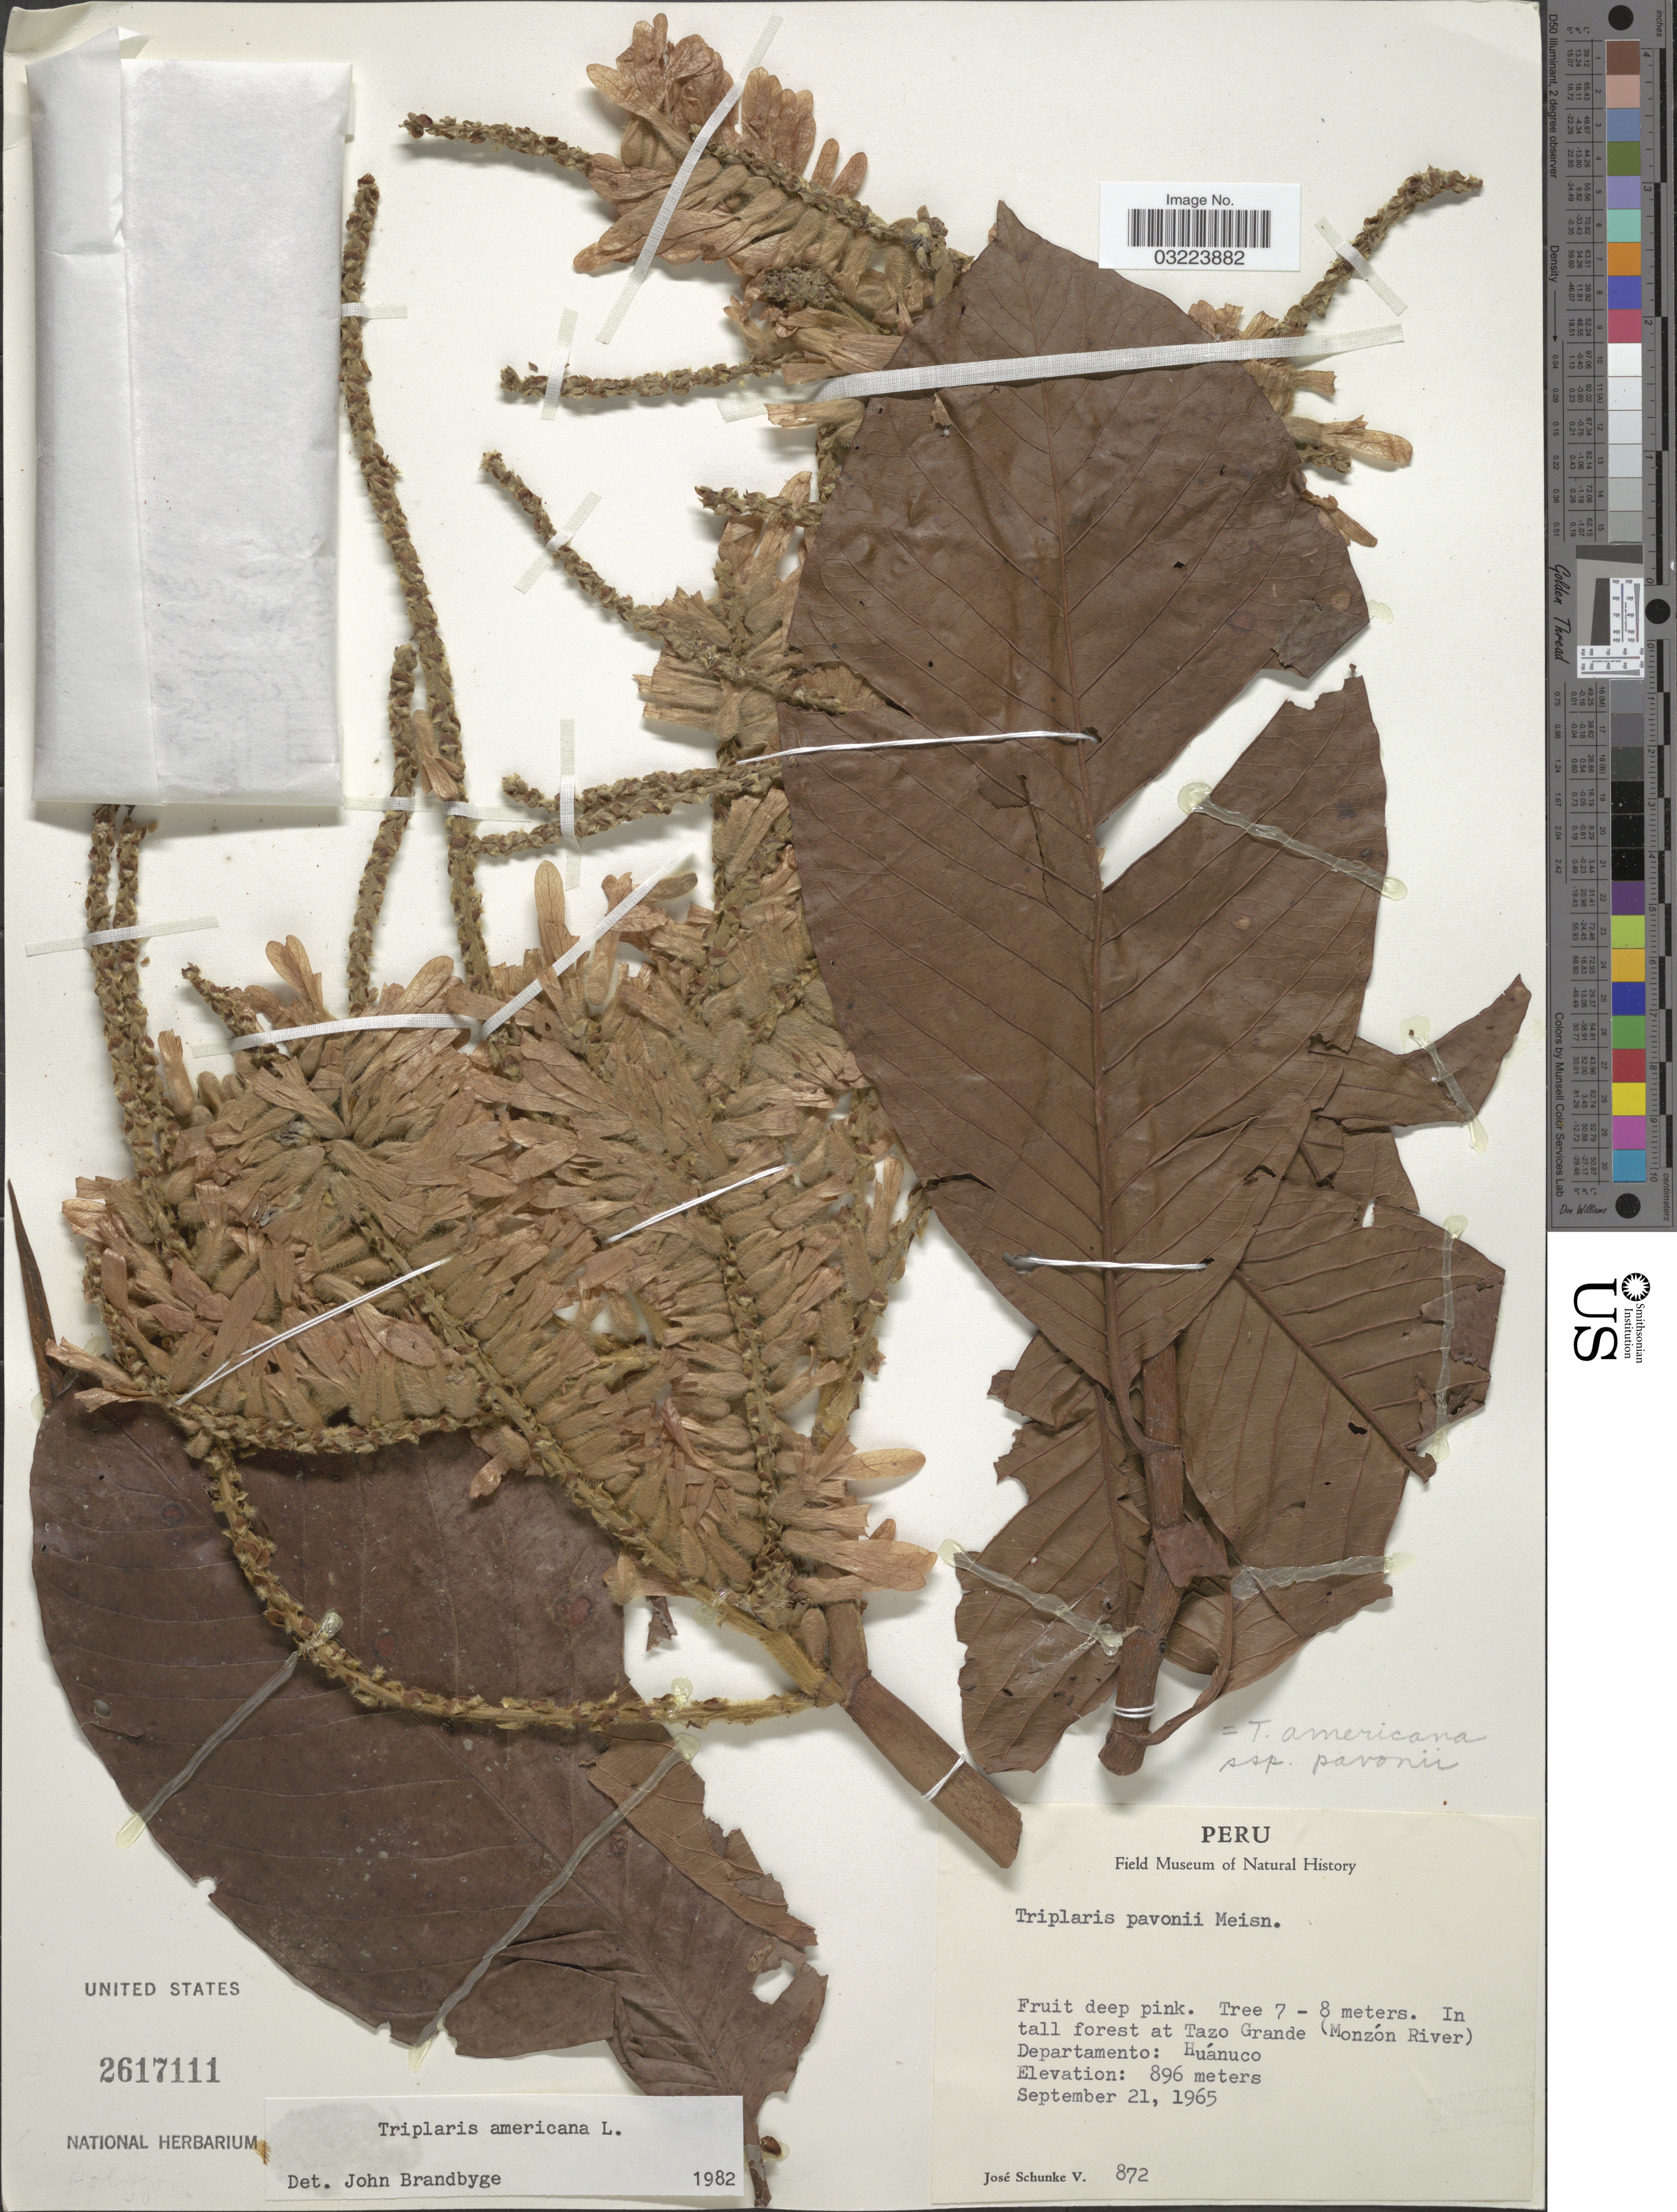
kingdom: Plantae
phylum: Tracheophyta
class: Magnoliopsida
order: Caryophyllales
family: Polygonaceae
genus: Triplaris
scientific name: Triplaris americana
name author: L.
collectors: J. Schunke Vigo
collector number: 872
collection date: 1965-09-21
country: Peru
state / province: Huánuco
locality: In tall forest at Tazo Grande (Monzón River). Departamento: Huánuco.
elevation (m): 896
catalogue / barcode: US 2617111